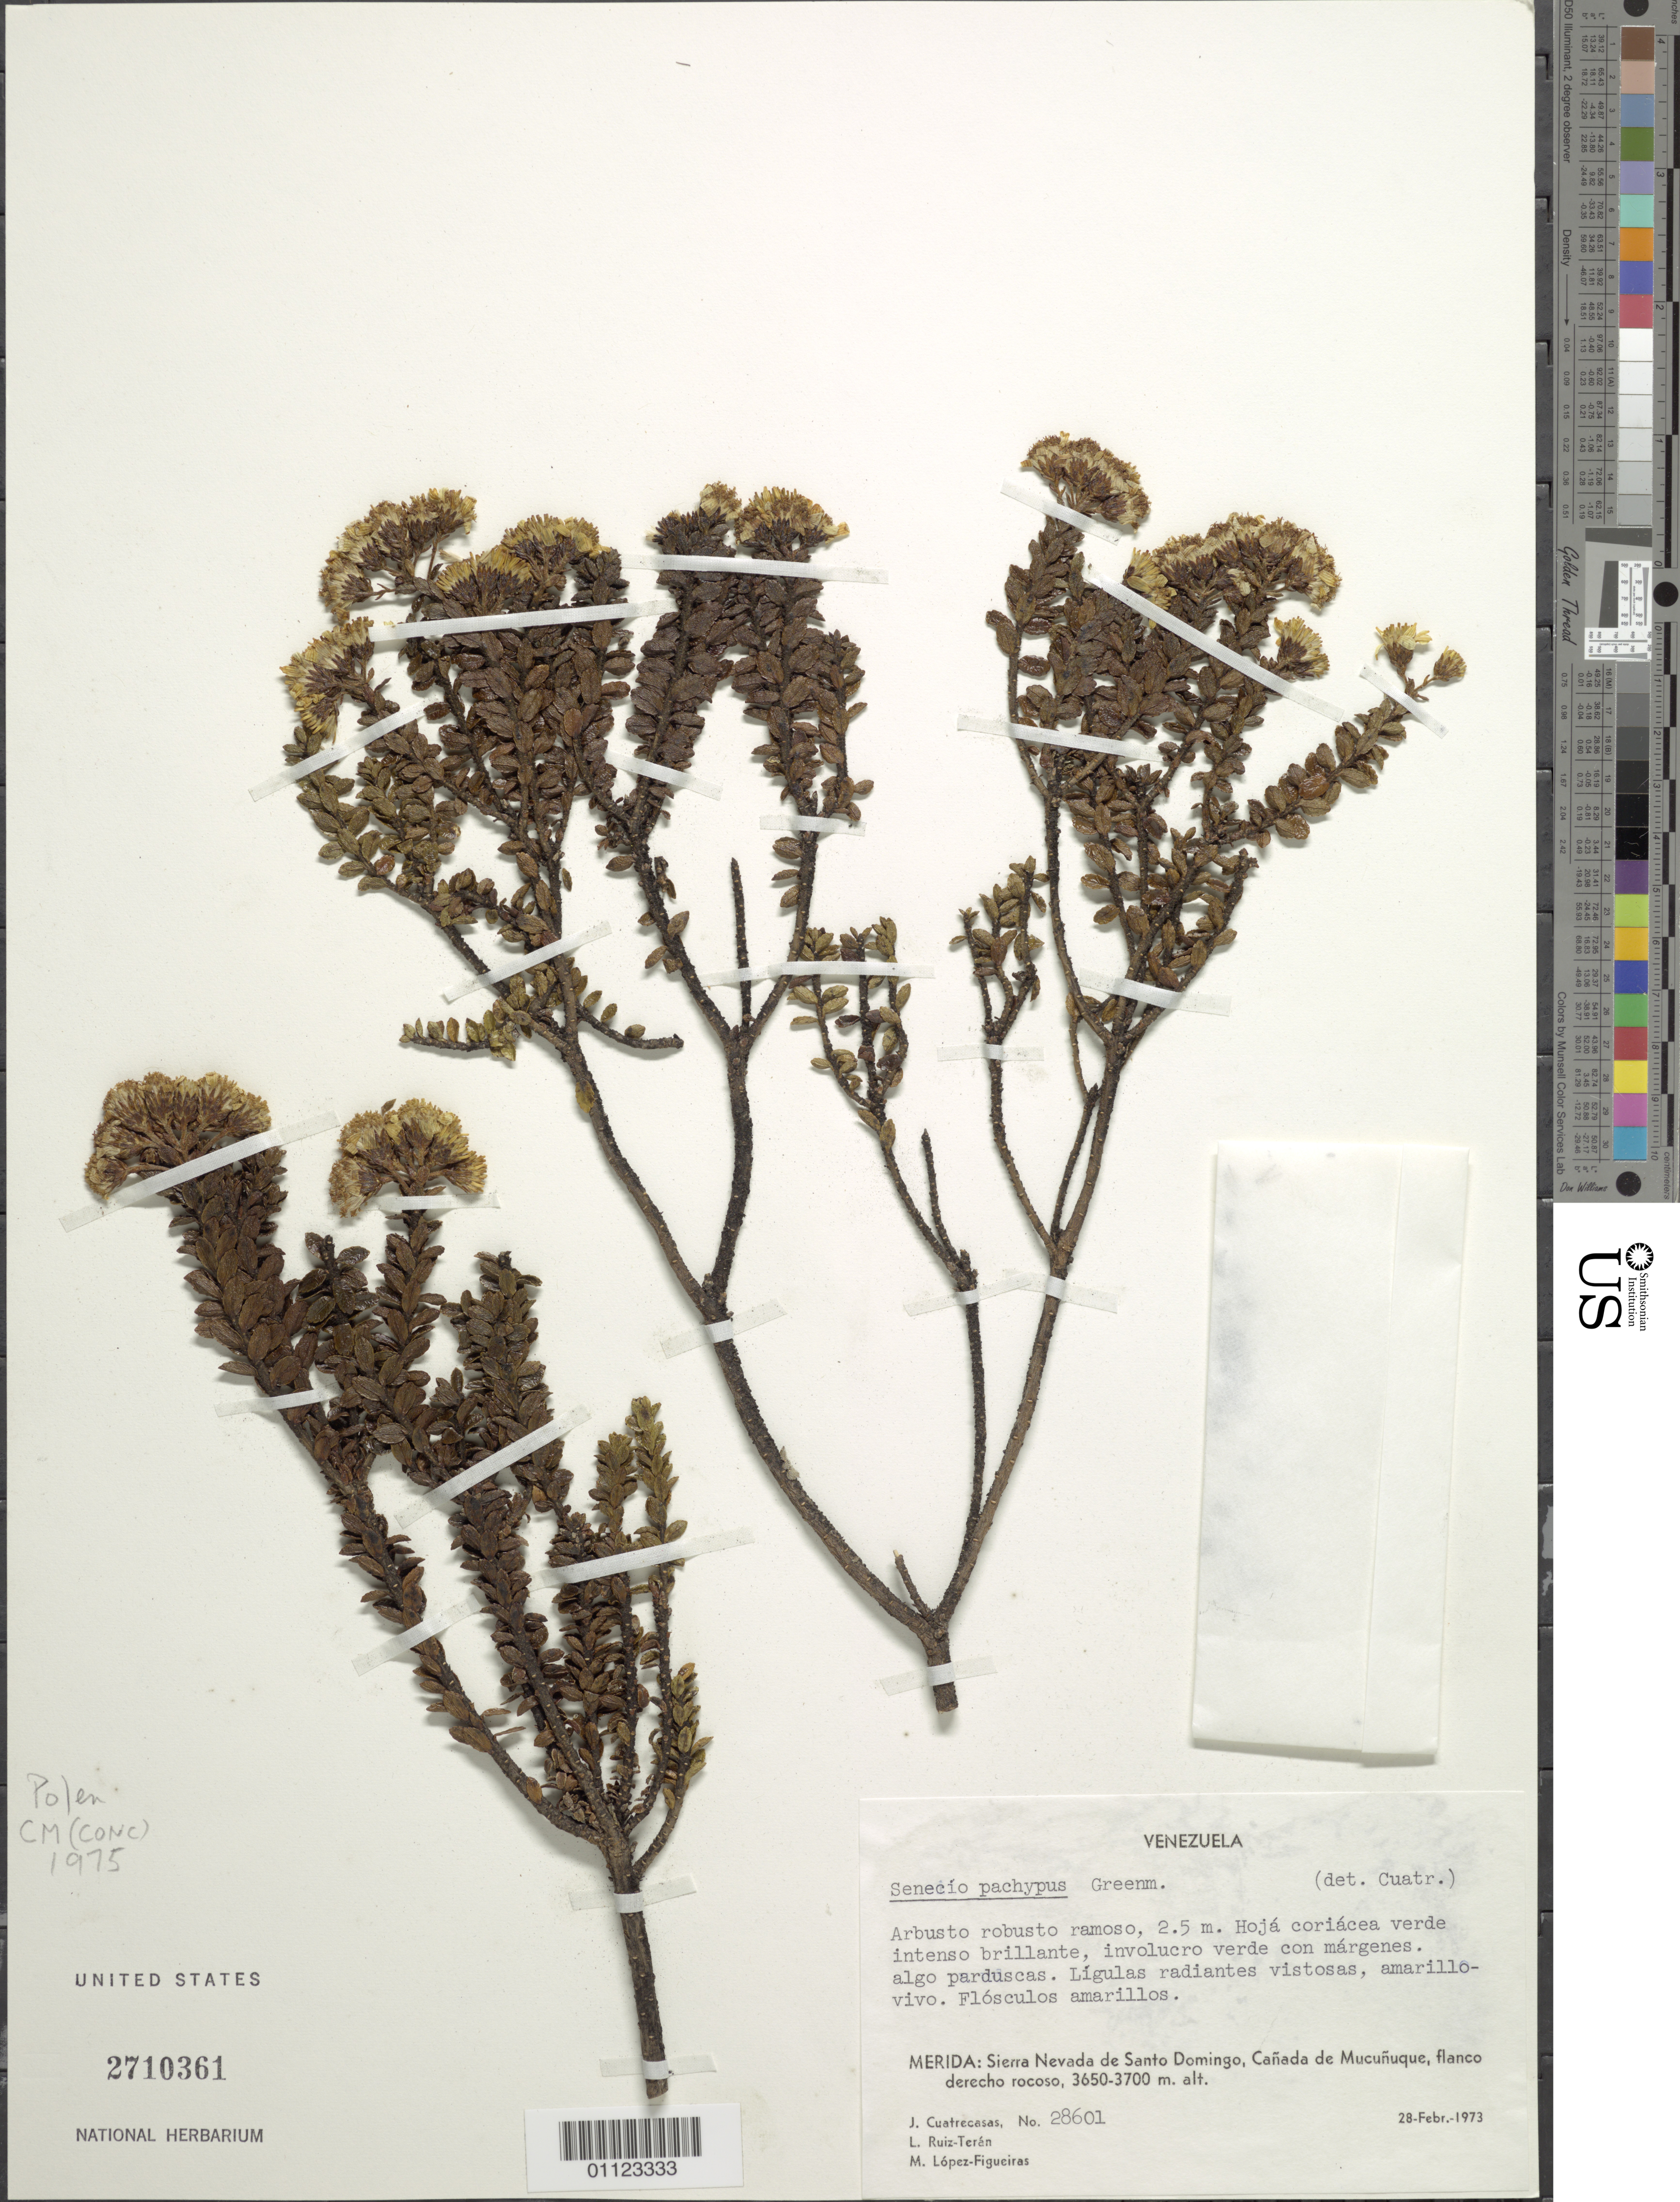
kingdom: Plantae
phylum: Tracheophyta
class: Magnoliopsida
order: Asterales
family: Asteraceae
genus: Pentacalia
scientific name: Pentacalia pachypus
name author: (Greenm.) Cuatrec.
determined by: Cuatrecasas, J.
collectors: J. Cuatrecasas, L. E. Ruíz-Terán & M. López Figueiras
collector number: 28601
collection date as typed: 28 Feb 1973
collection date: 1973-02-28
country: Venezuela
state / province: Mérida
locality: Sierra Nevada de Santo Domingo, Cañada de Mucuñuque, flanco derecho rocoso.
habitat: flanco rocoso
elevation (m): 3650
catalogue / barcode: US 2710361